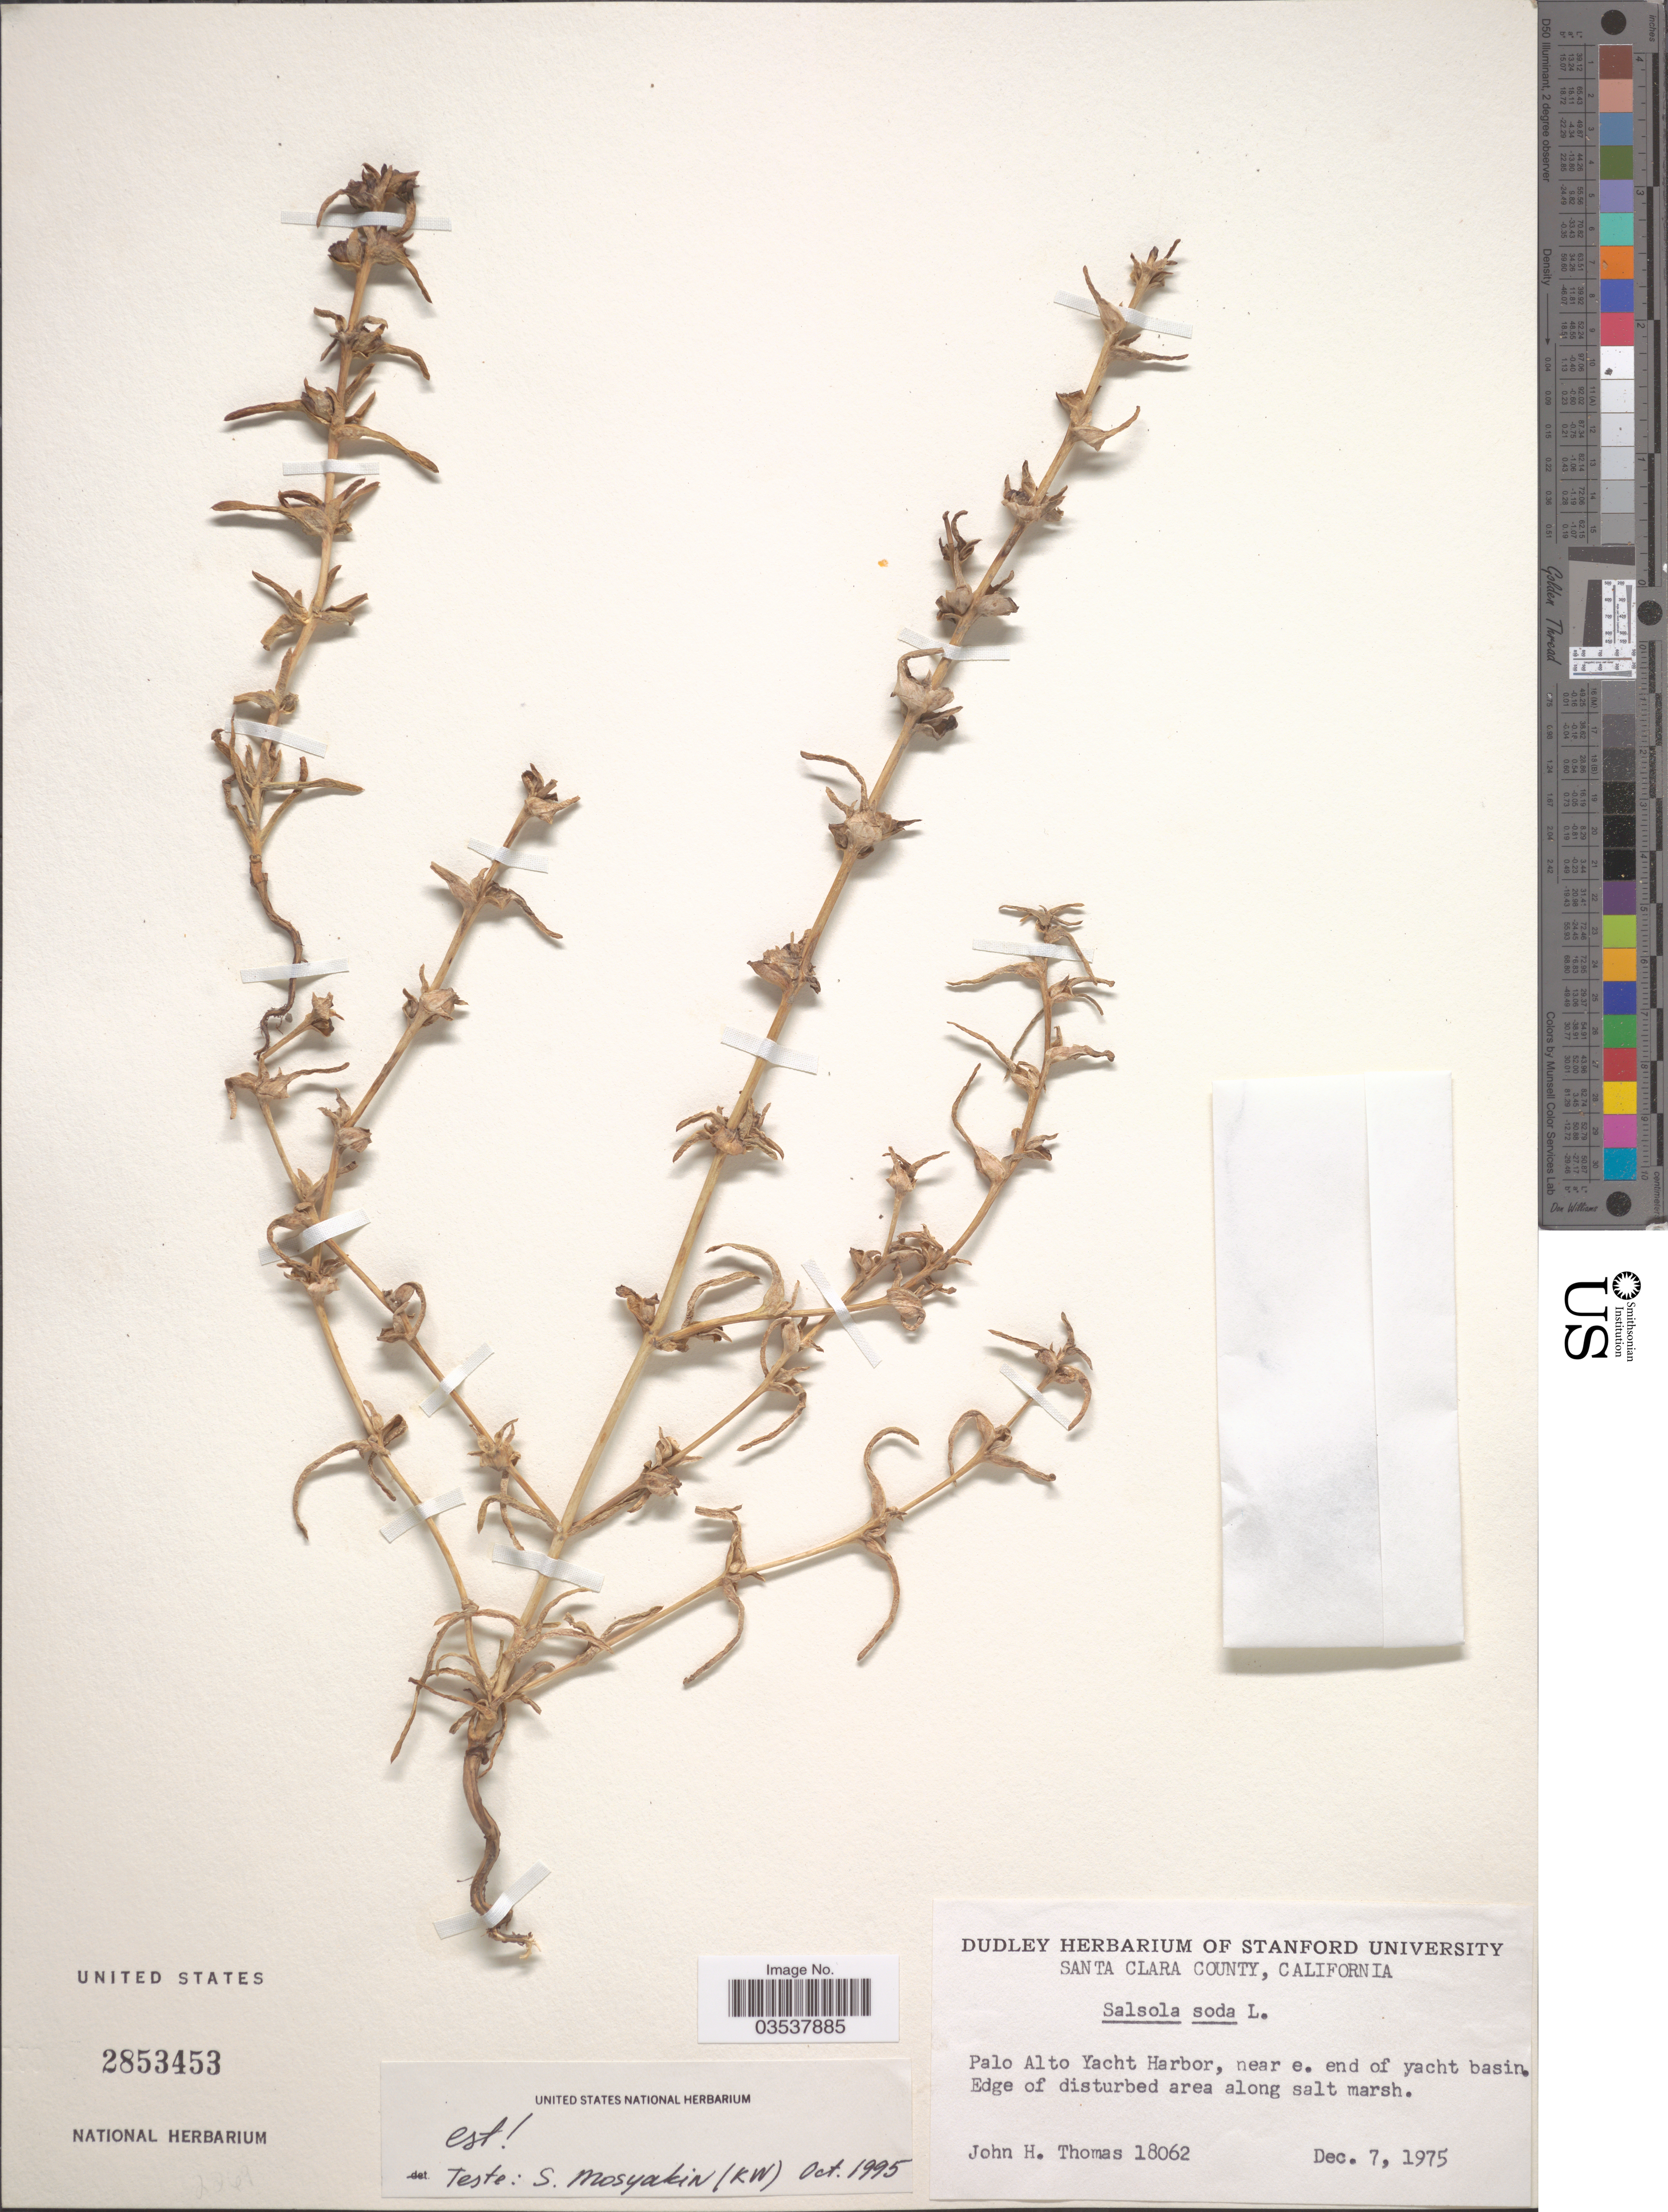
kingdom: Plantae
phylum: Tracheophyta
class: Magnoliopsida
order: Caryophyllales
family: Amaranthaceae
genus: Soda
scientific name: Soda inermis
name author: Fourr.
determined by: Strong, Mark T., (BOT), Smithsonian Institution - National Museum of Natural History (UNITED STATES)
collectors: J. H. Thomas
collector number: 18062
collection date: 1975-12-07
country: United States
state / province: California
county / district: Santa Clara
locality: Santa Clara County. Palo Alto Yacht Harbor, near e. end of yacht basin.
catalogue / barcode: US 2853453